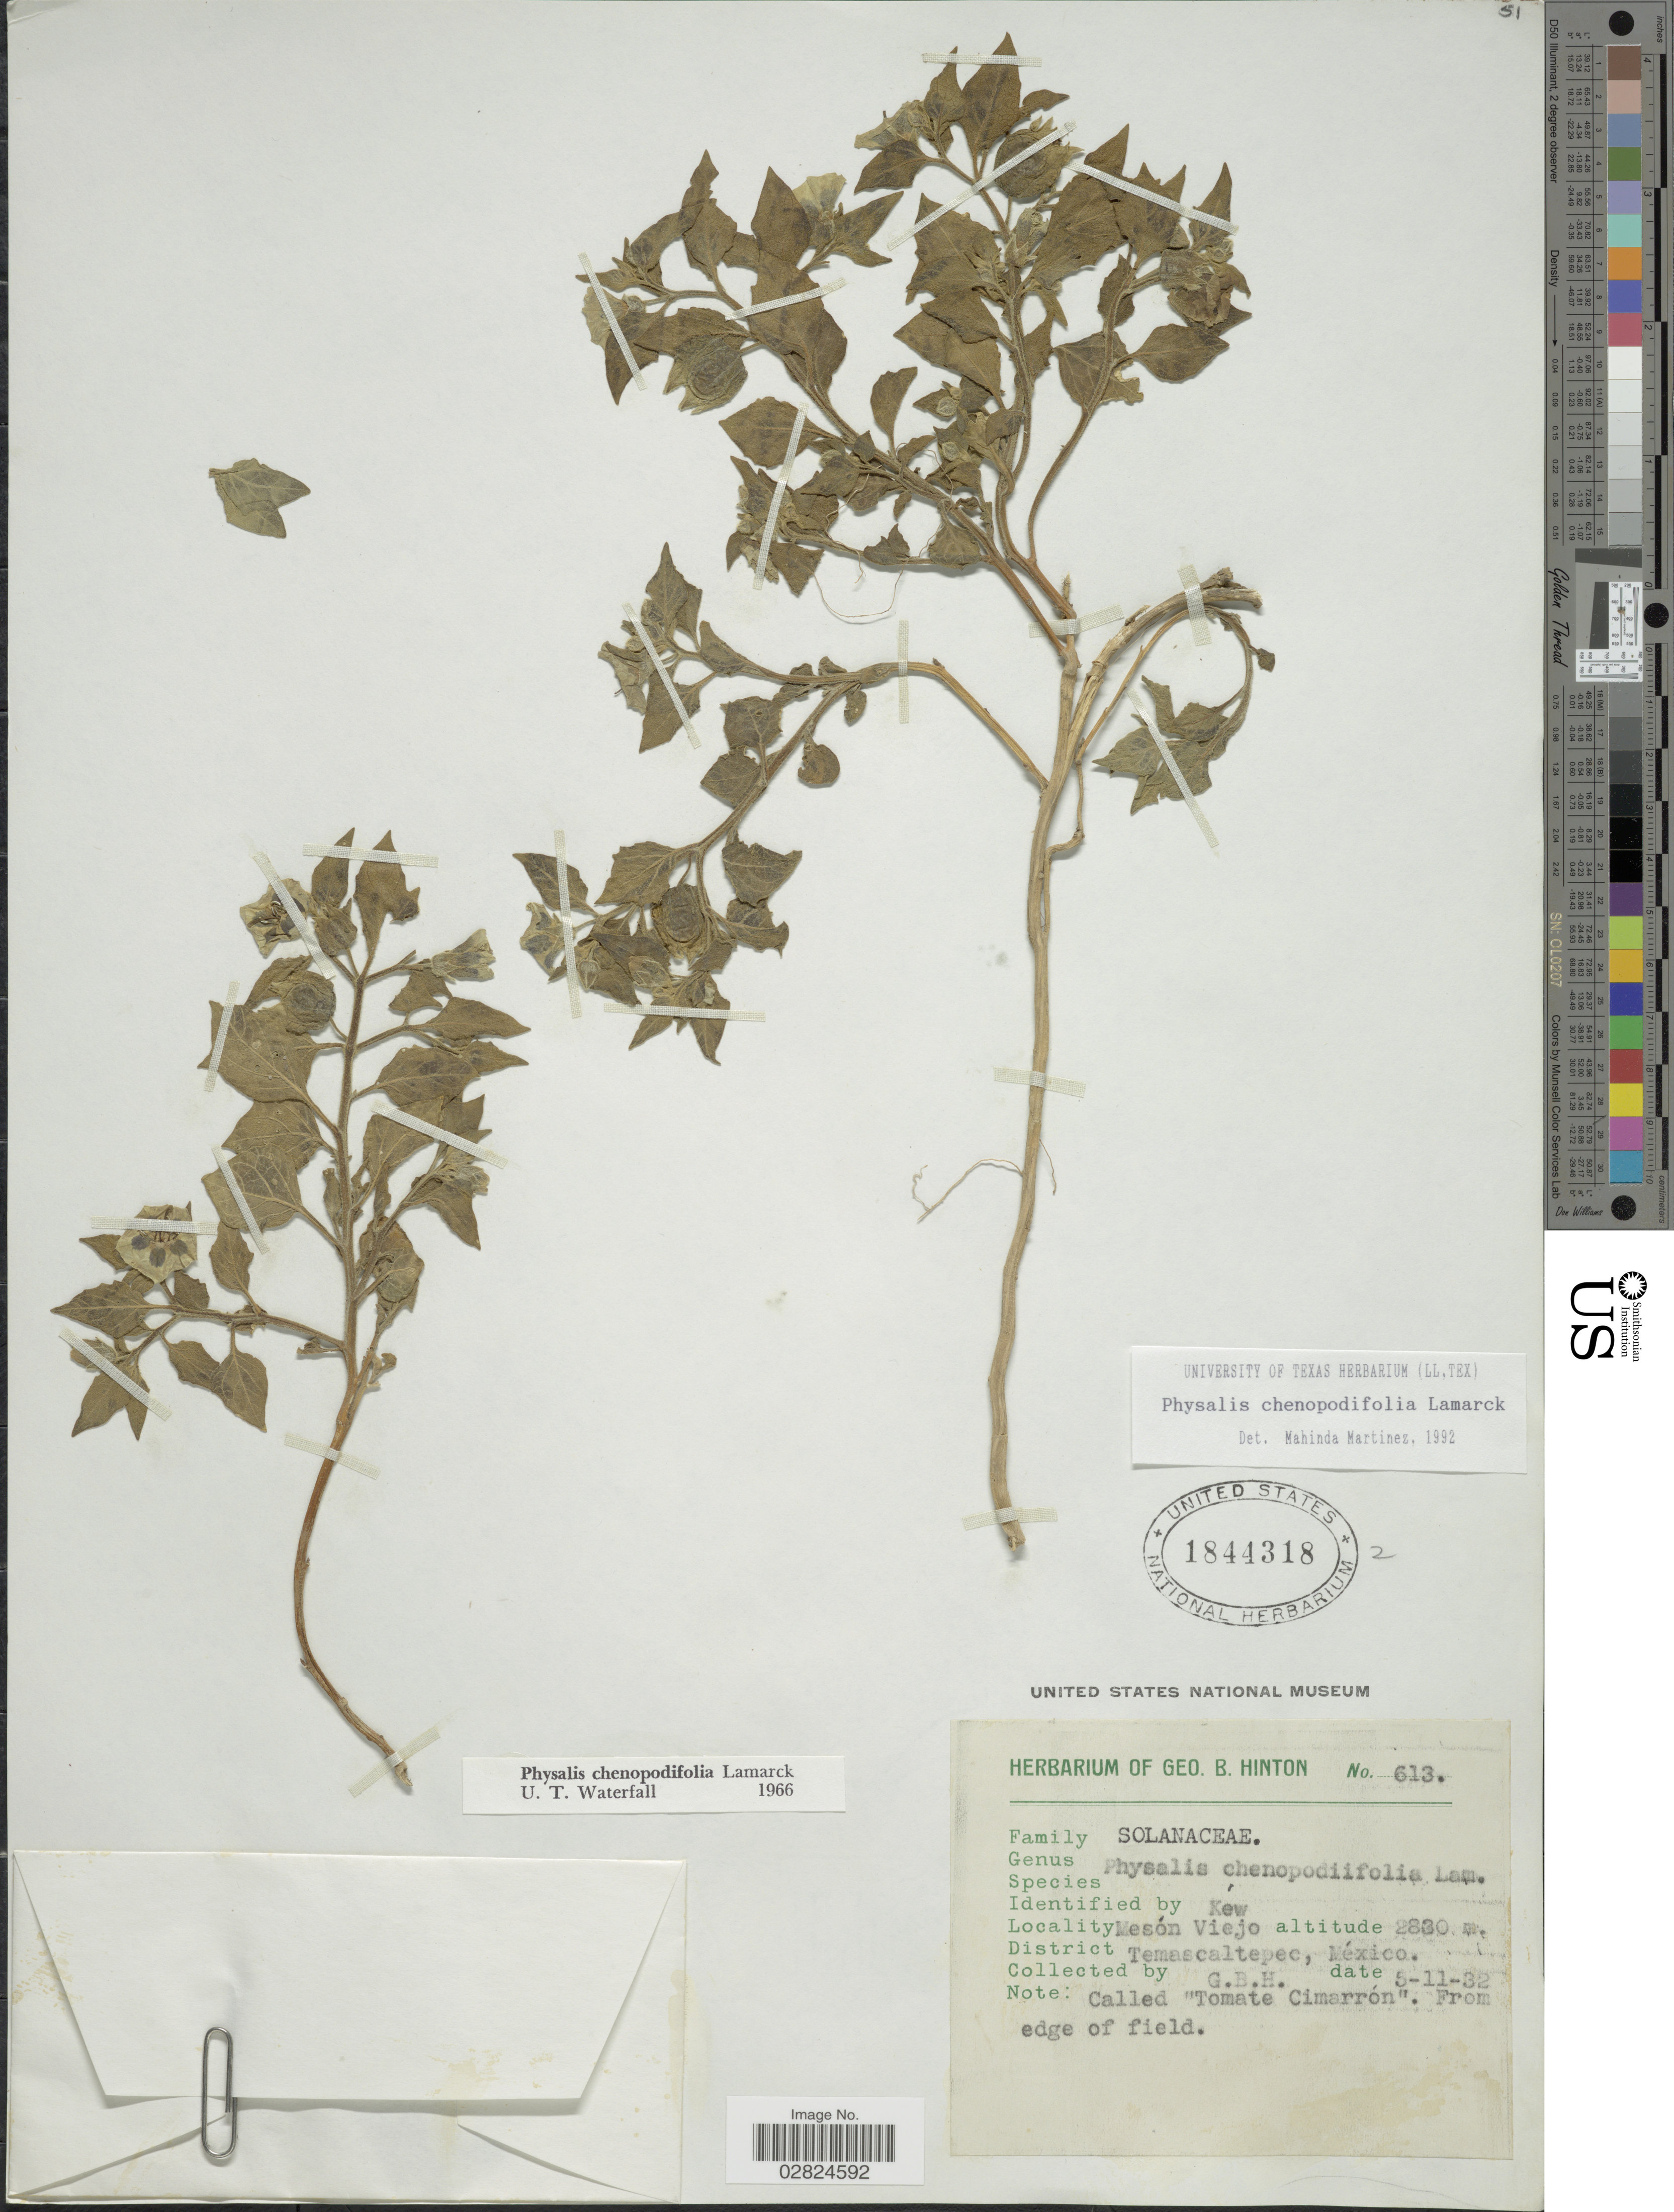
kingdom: Plantae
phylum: Tracheophyta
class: Magnoliopsida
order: Solanales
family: Solanaceae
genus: Physalis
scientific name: Physalis chenopodifolia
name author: Lam.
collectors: G. B. Hinton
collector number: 613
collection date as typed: Transcribed d/m/y: 5/11/32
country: Mexico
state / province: México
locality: Mesón Viejo, District Temascaltepec.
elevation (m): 2830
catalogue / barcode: US 1844318